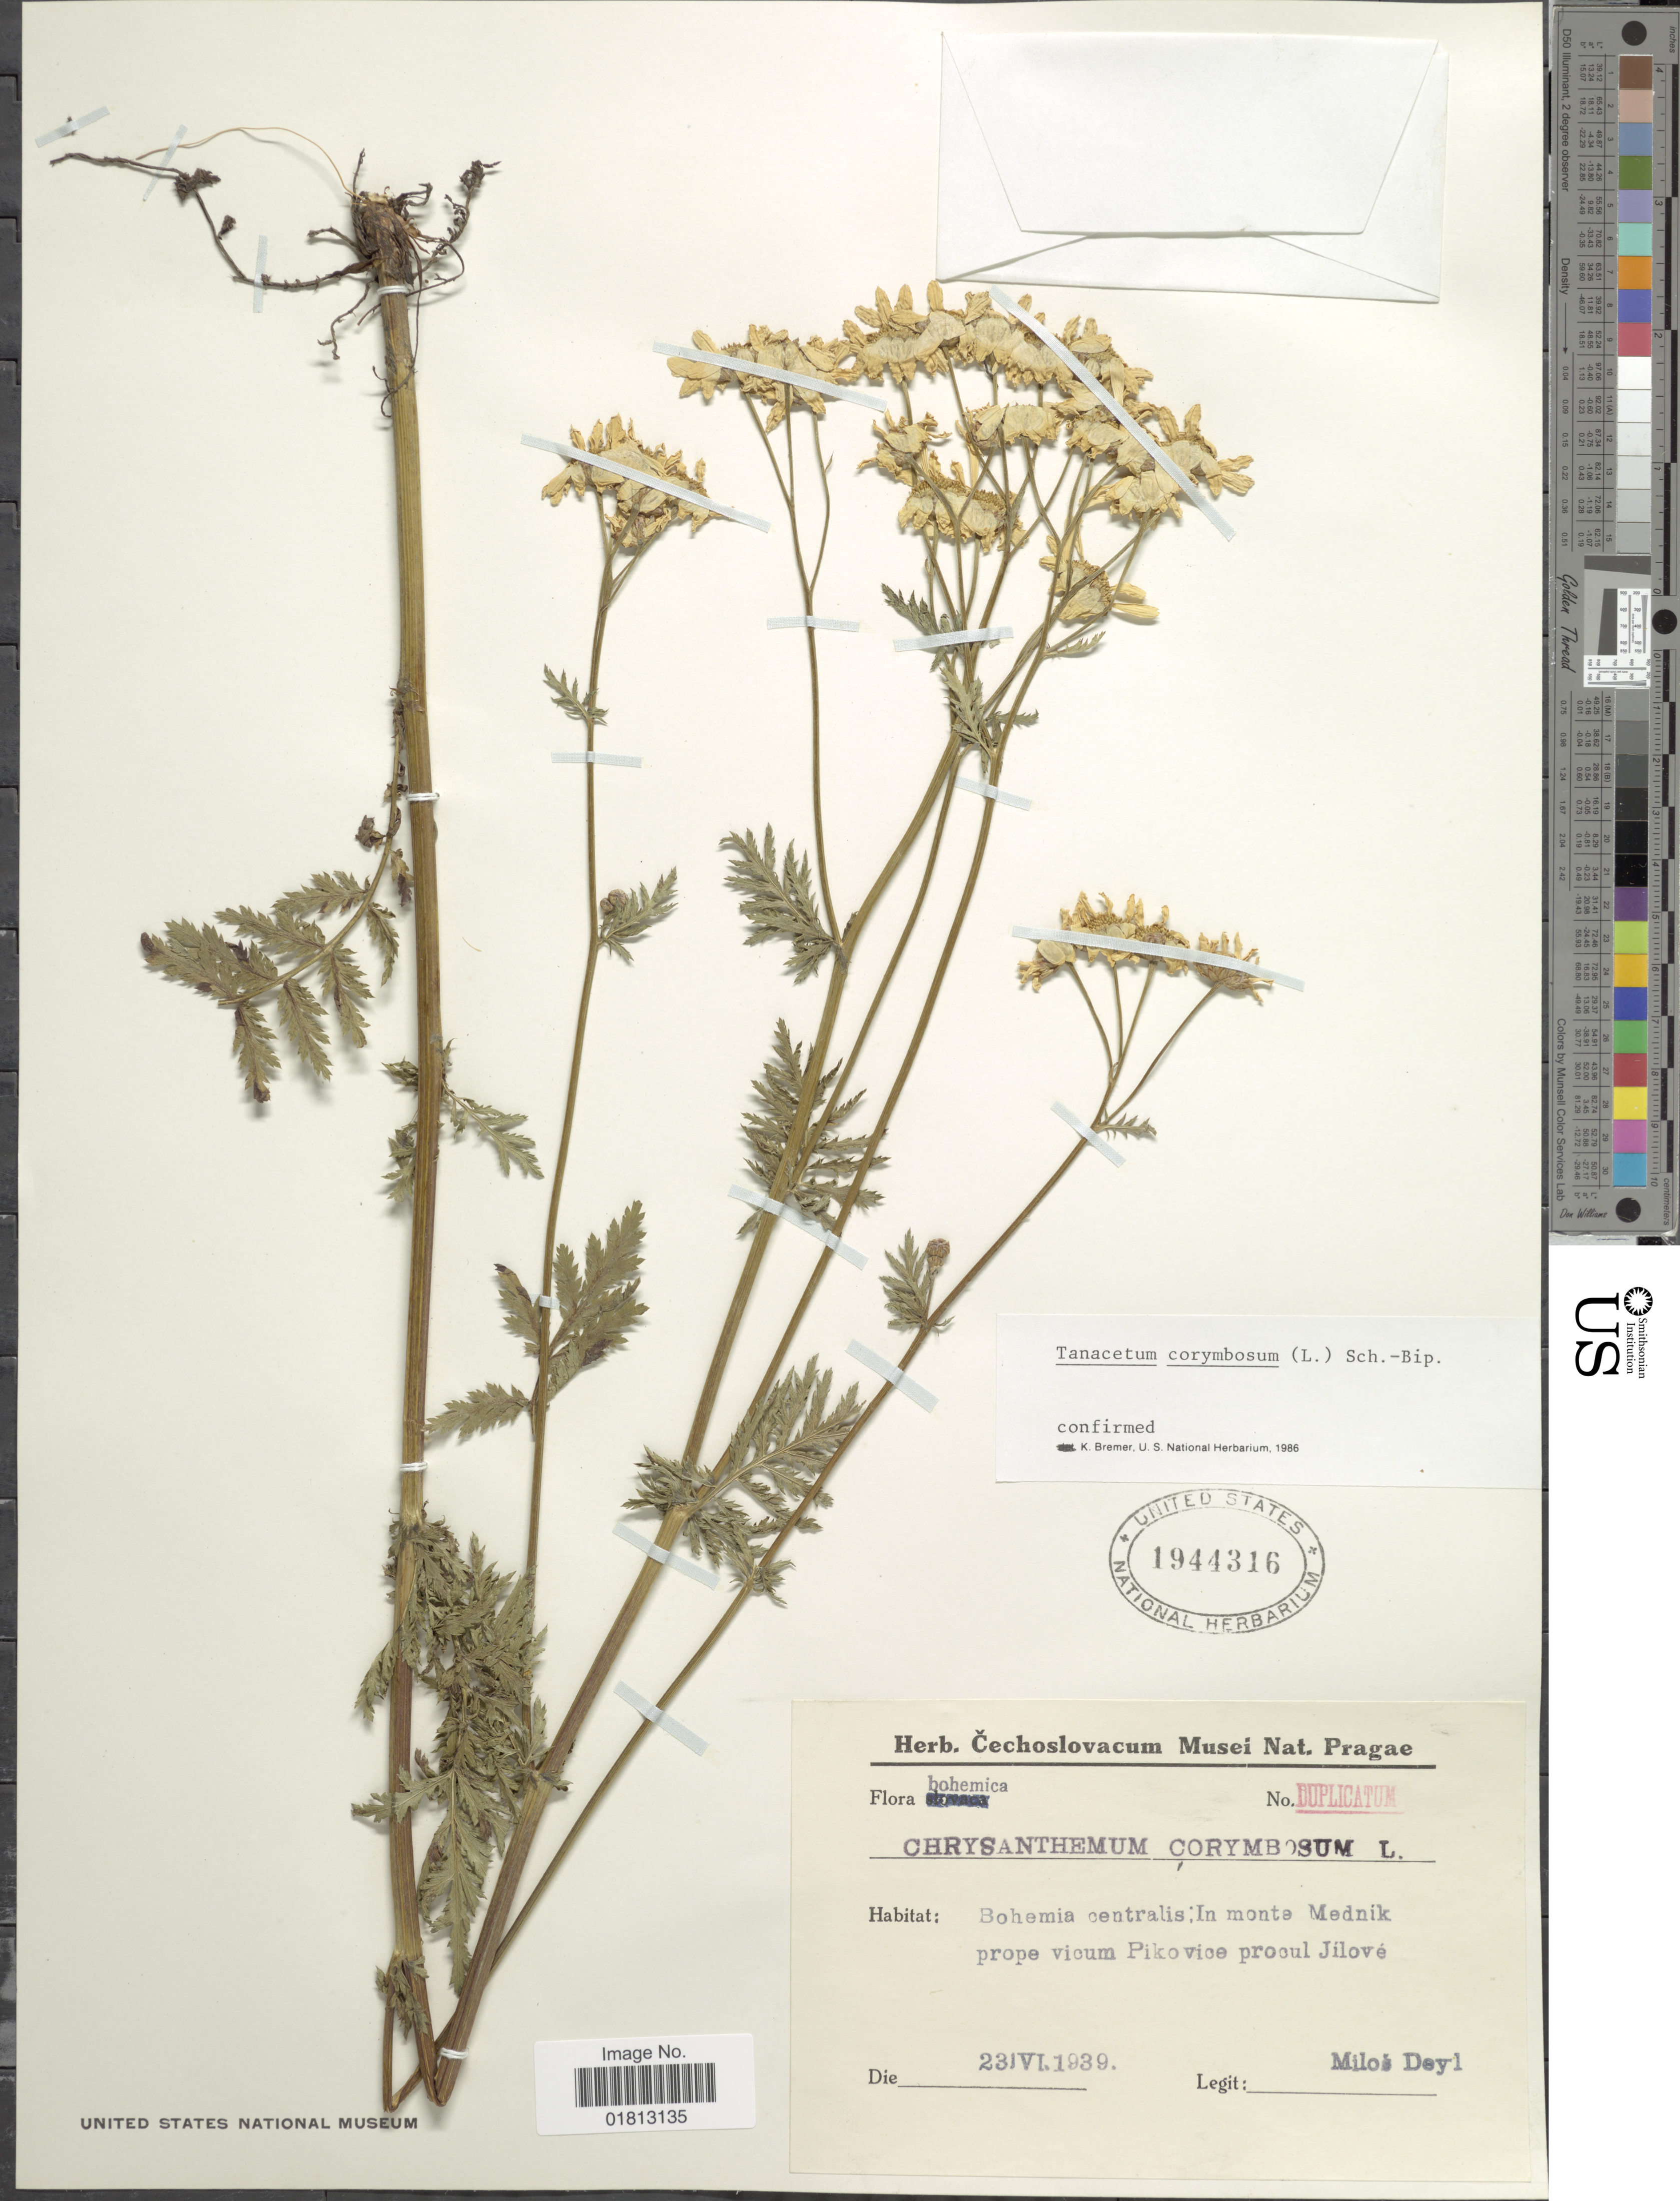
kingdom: Plantae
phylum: Tracheophyta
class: Magnoliopsida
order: Asterales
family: Asteraceae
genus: Tanacetum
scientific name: Tanacetum corymbosum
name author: (L.) Sch. Bip.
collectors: M. Deyl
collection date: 1939-06-23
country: Czechia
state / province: Central Bohemian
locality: Bohemia centralis: In monte Mednik prope vicum Pikovice procul Jilove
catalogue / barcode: US 1944316